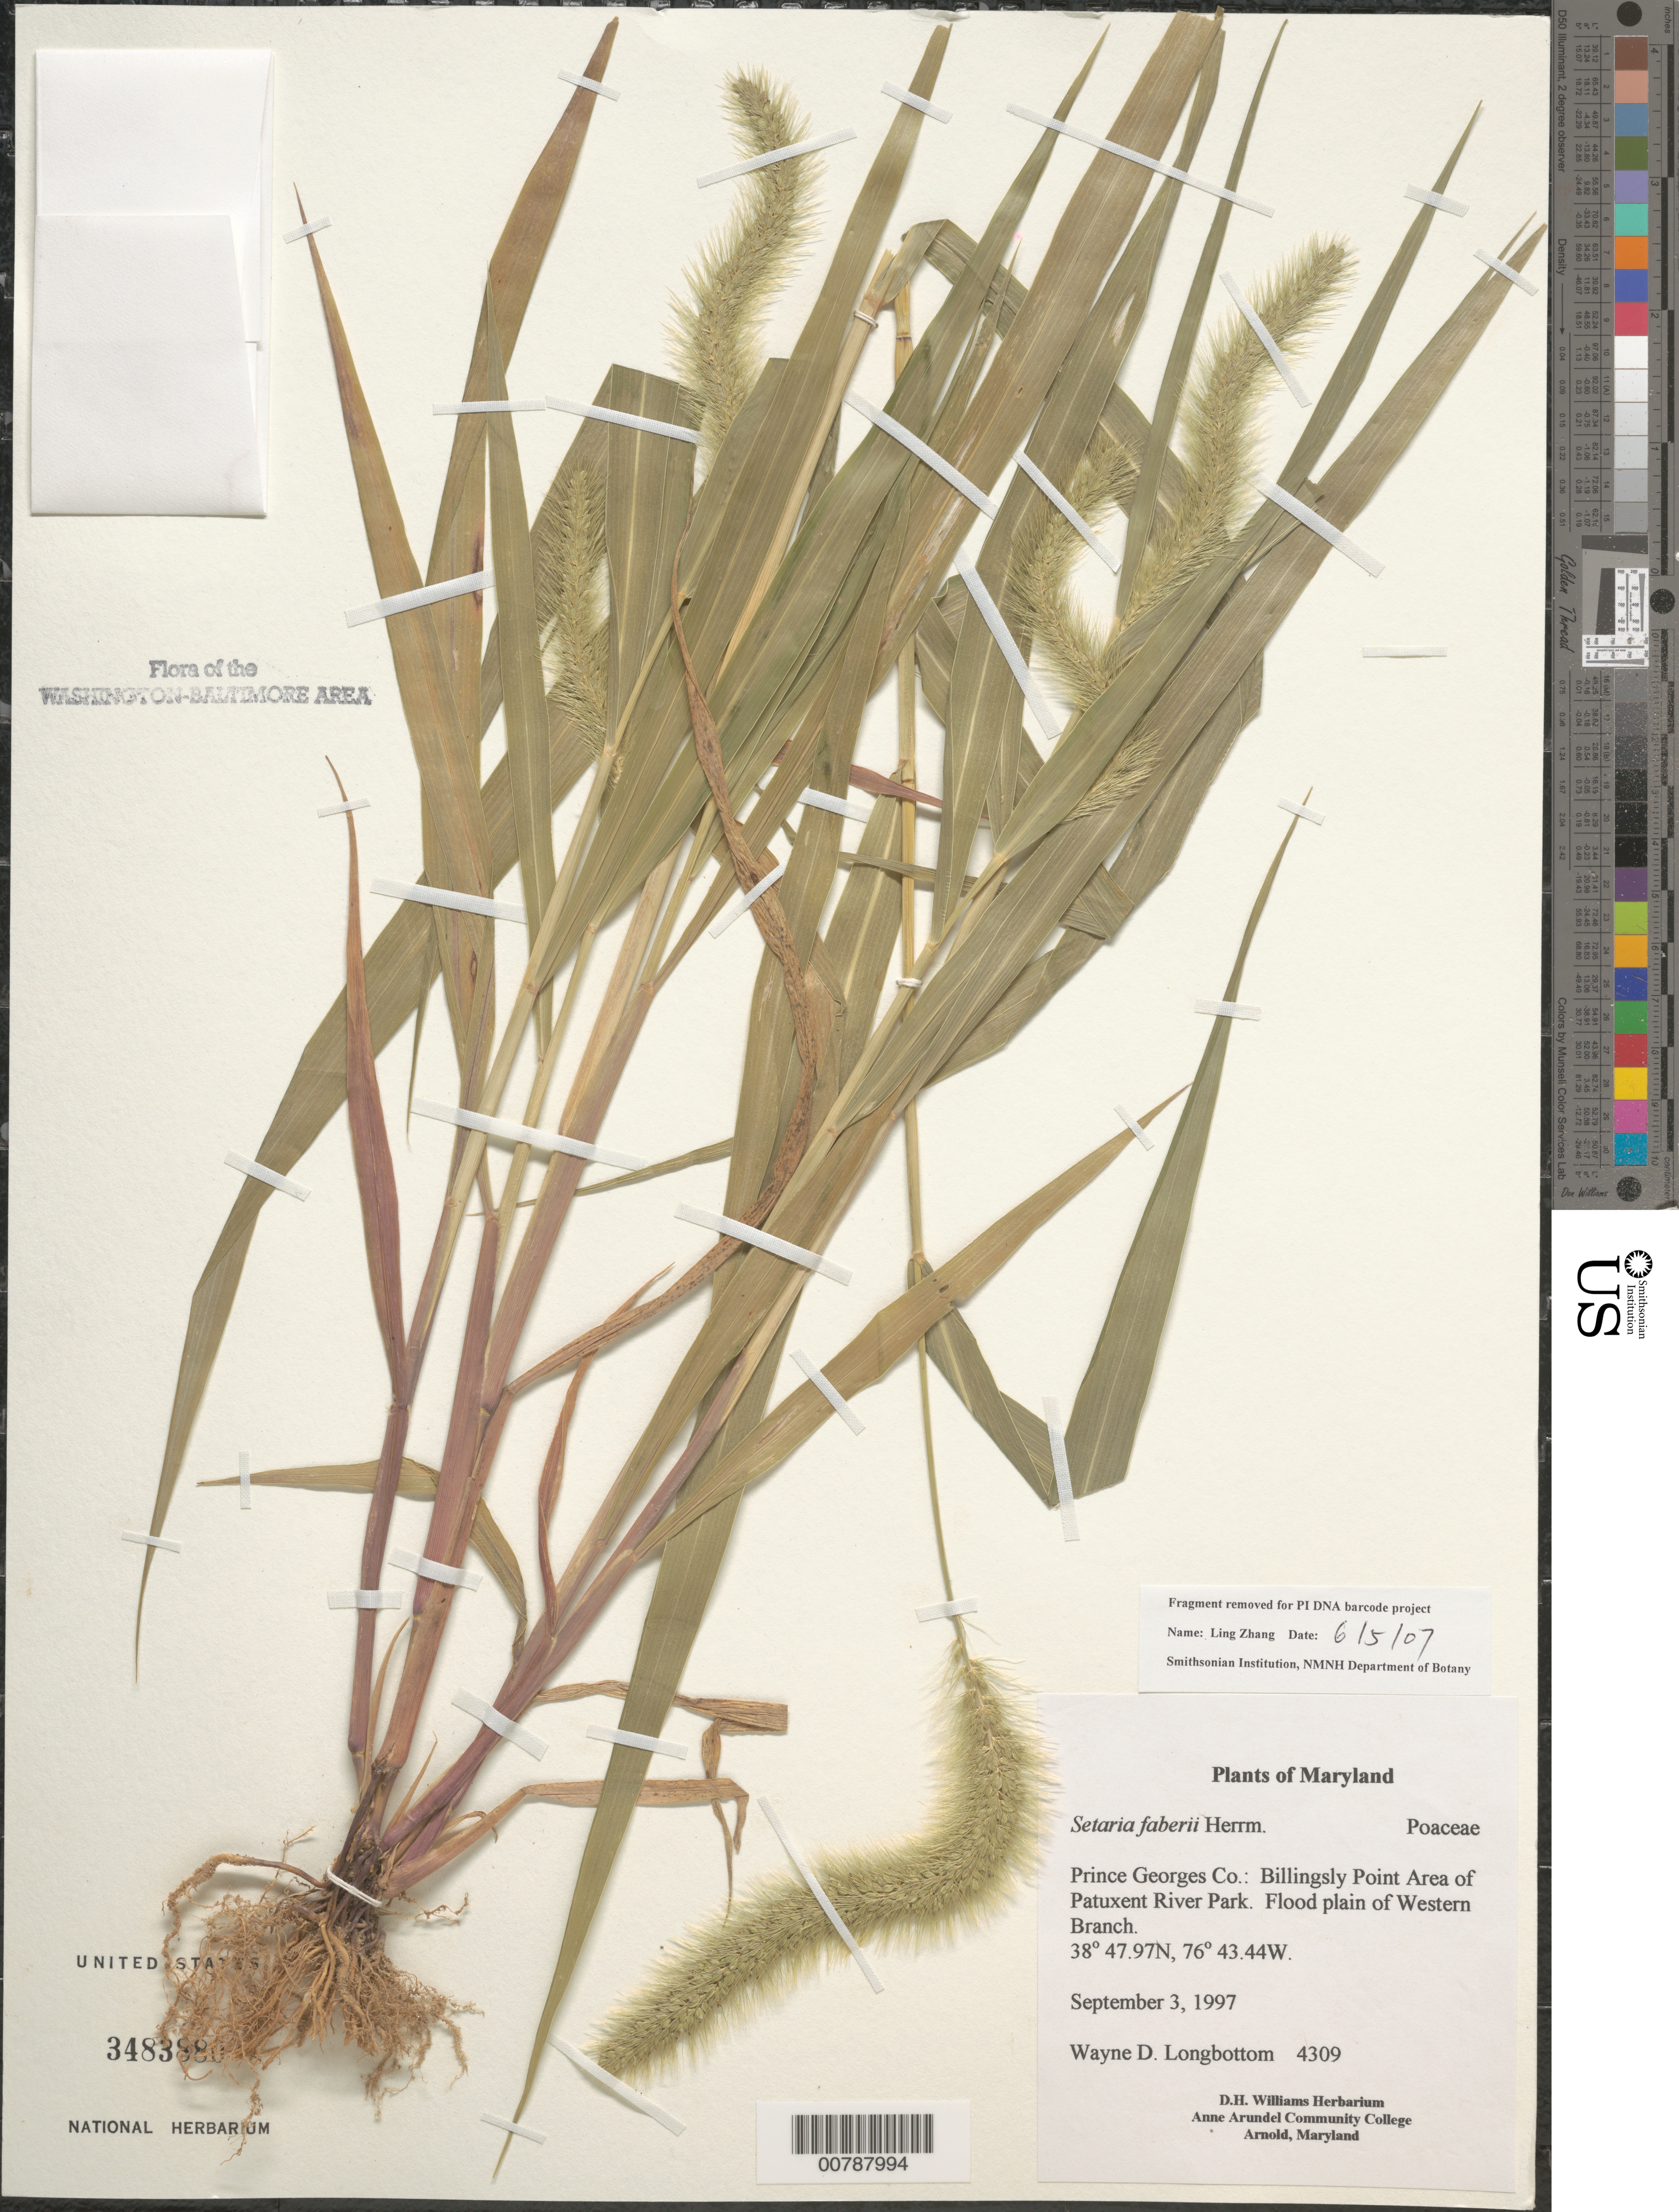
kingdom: Plantae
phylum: Tracheophyta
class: Liliopsida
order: Poales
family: Poaceae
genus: Setaria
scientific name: Setaria faberi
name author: R.A.W. Herrm.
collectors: W. D. Longbottom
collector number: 4309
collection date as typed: September 3, 1997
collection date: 1997-09-03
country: United States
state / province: Maryland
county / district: Prince George's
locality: Billingsly Point Area of Patuxent River Park. Green Landing Road.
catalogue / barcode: US 3483880